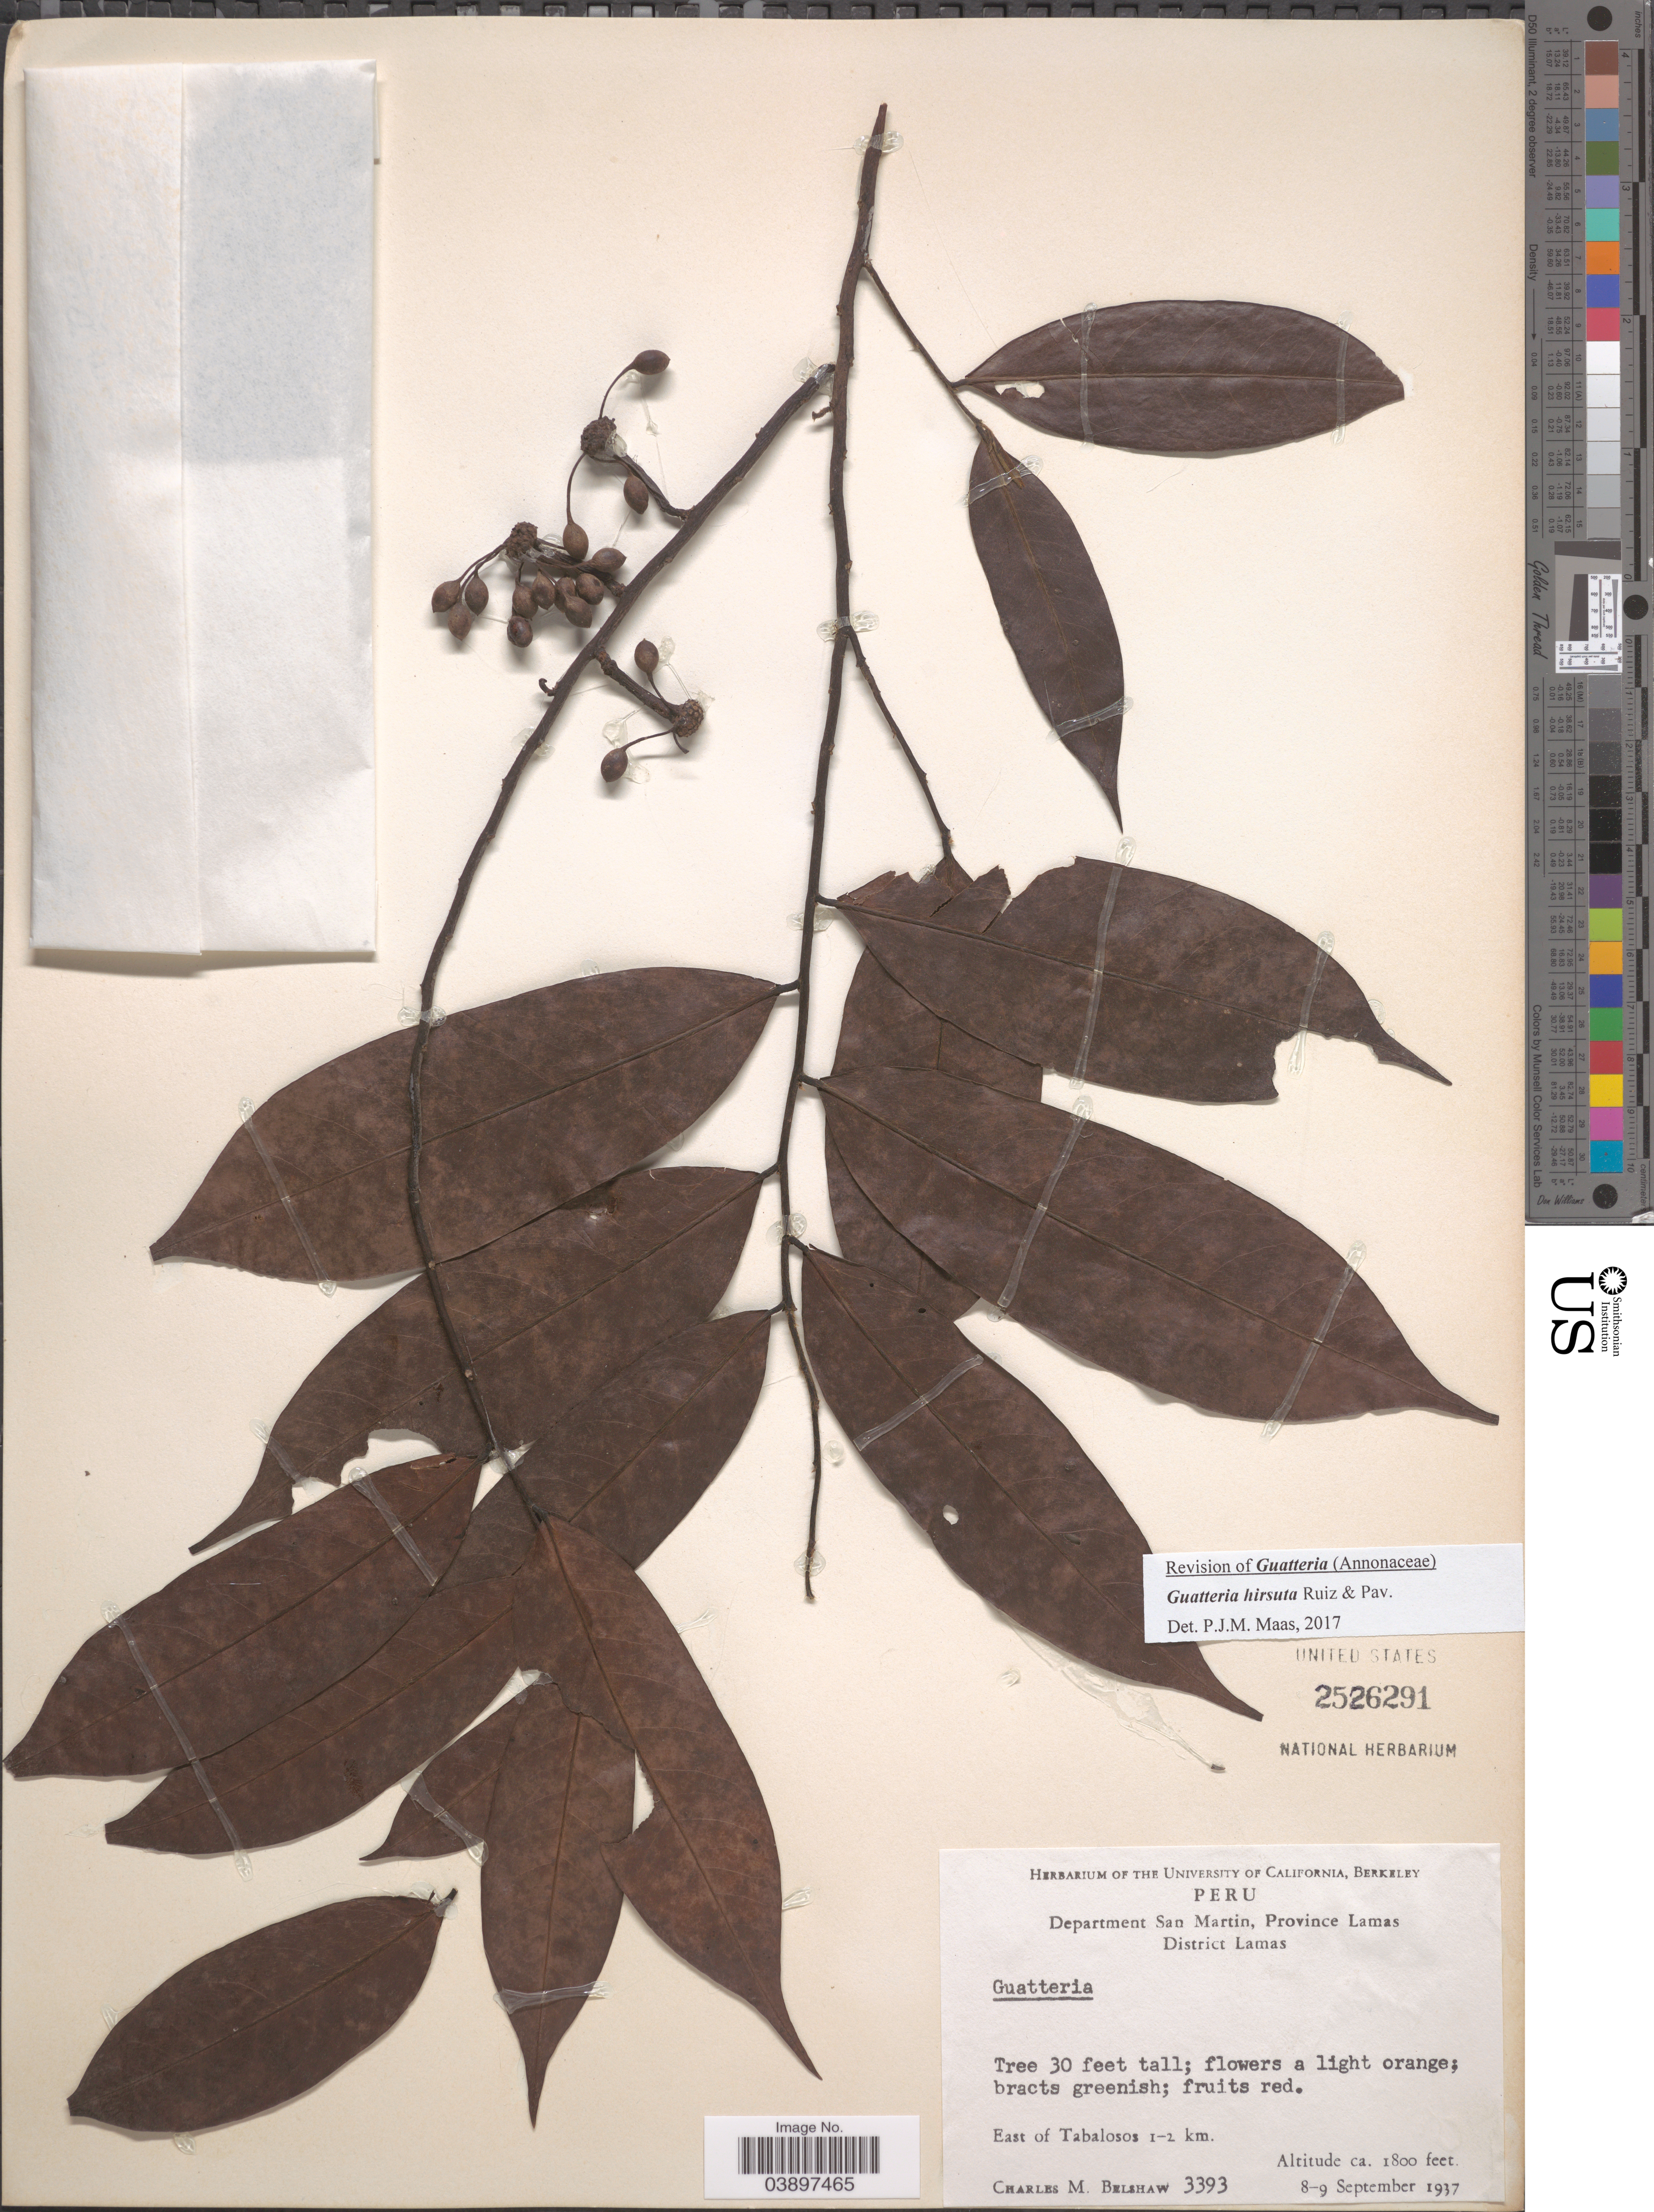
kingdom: Plantae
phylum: Tracheophyta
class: Magnoliopsida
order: Magnoliales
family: Annonaceae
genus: Guatteria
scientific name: Guatteria hirsuta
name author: Ruiz & Pav.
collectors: C. Shaw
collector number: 3393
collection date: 1937-09-08/1937-09-09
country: Peru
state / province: San Martín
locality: Department San Martin, Province Lamas. District Lamas. East of Tabalosos 1-2 km.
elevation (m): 549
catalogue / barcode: US 2526291